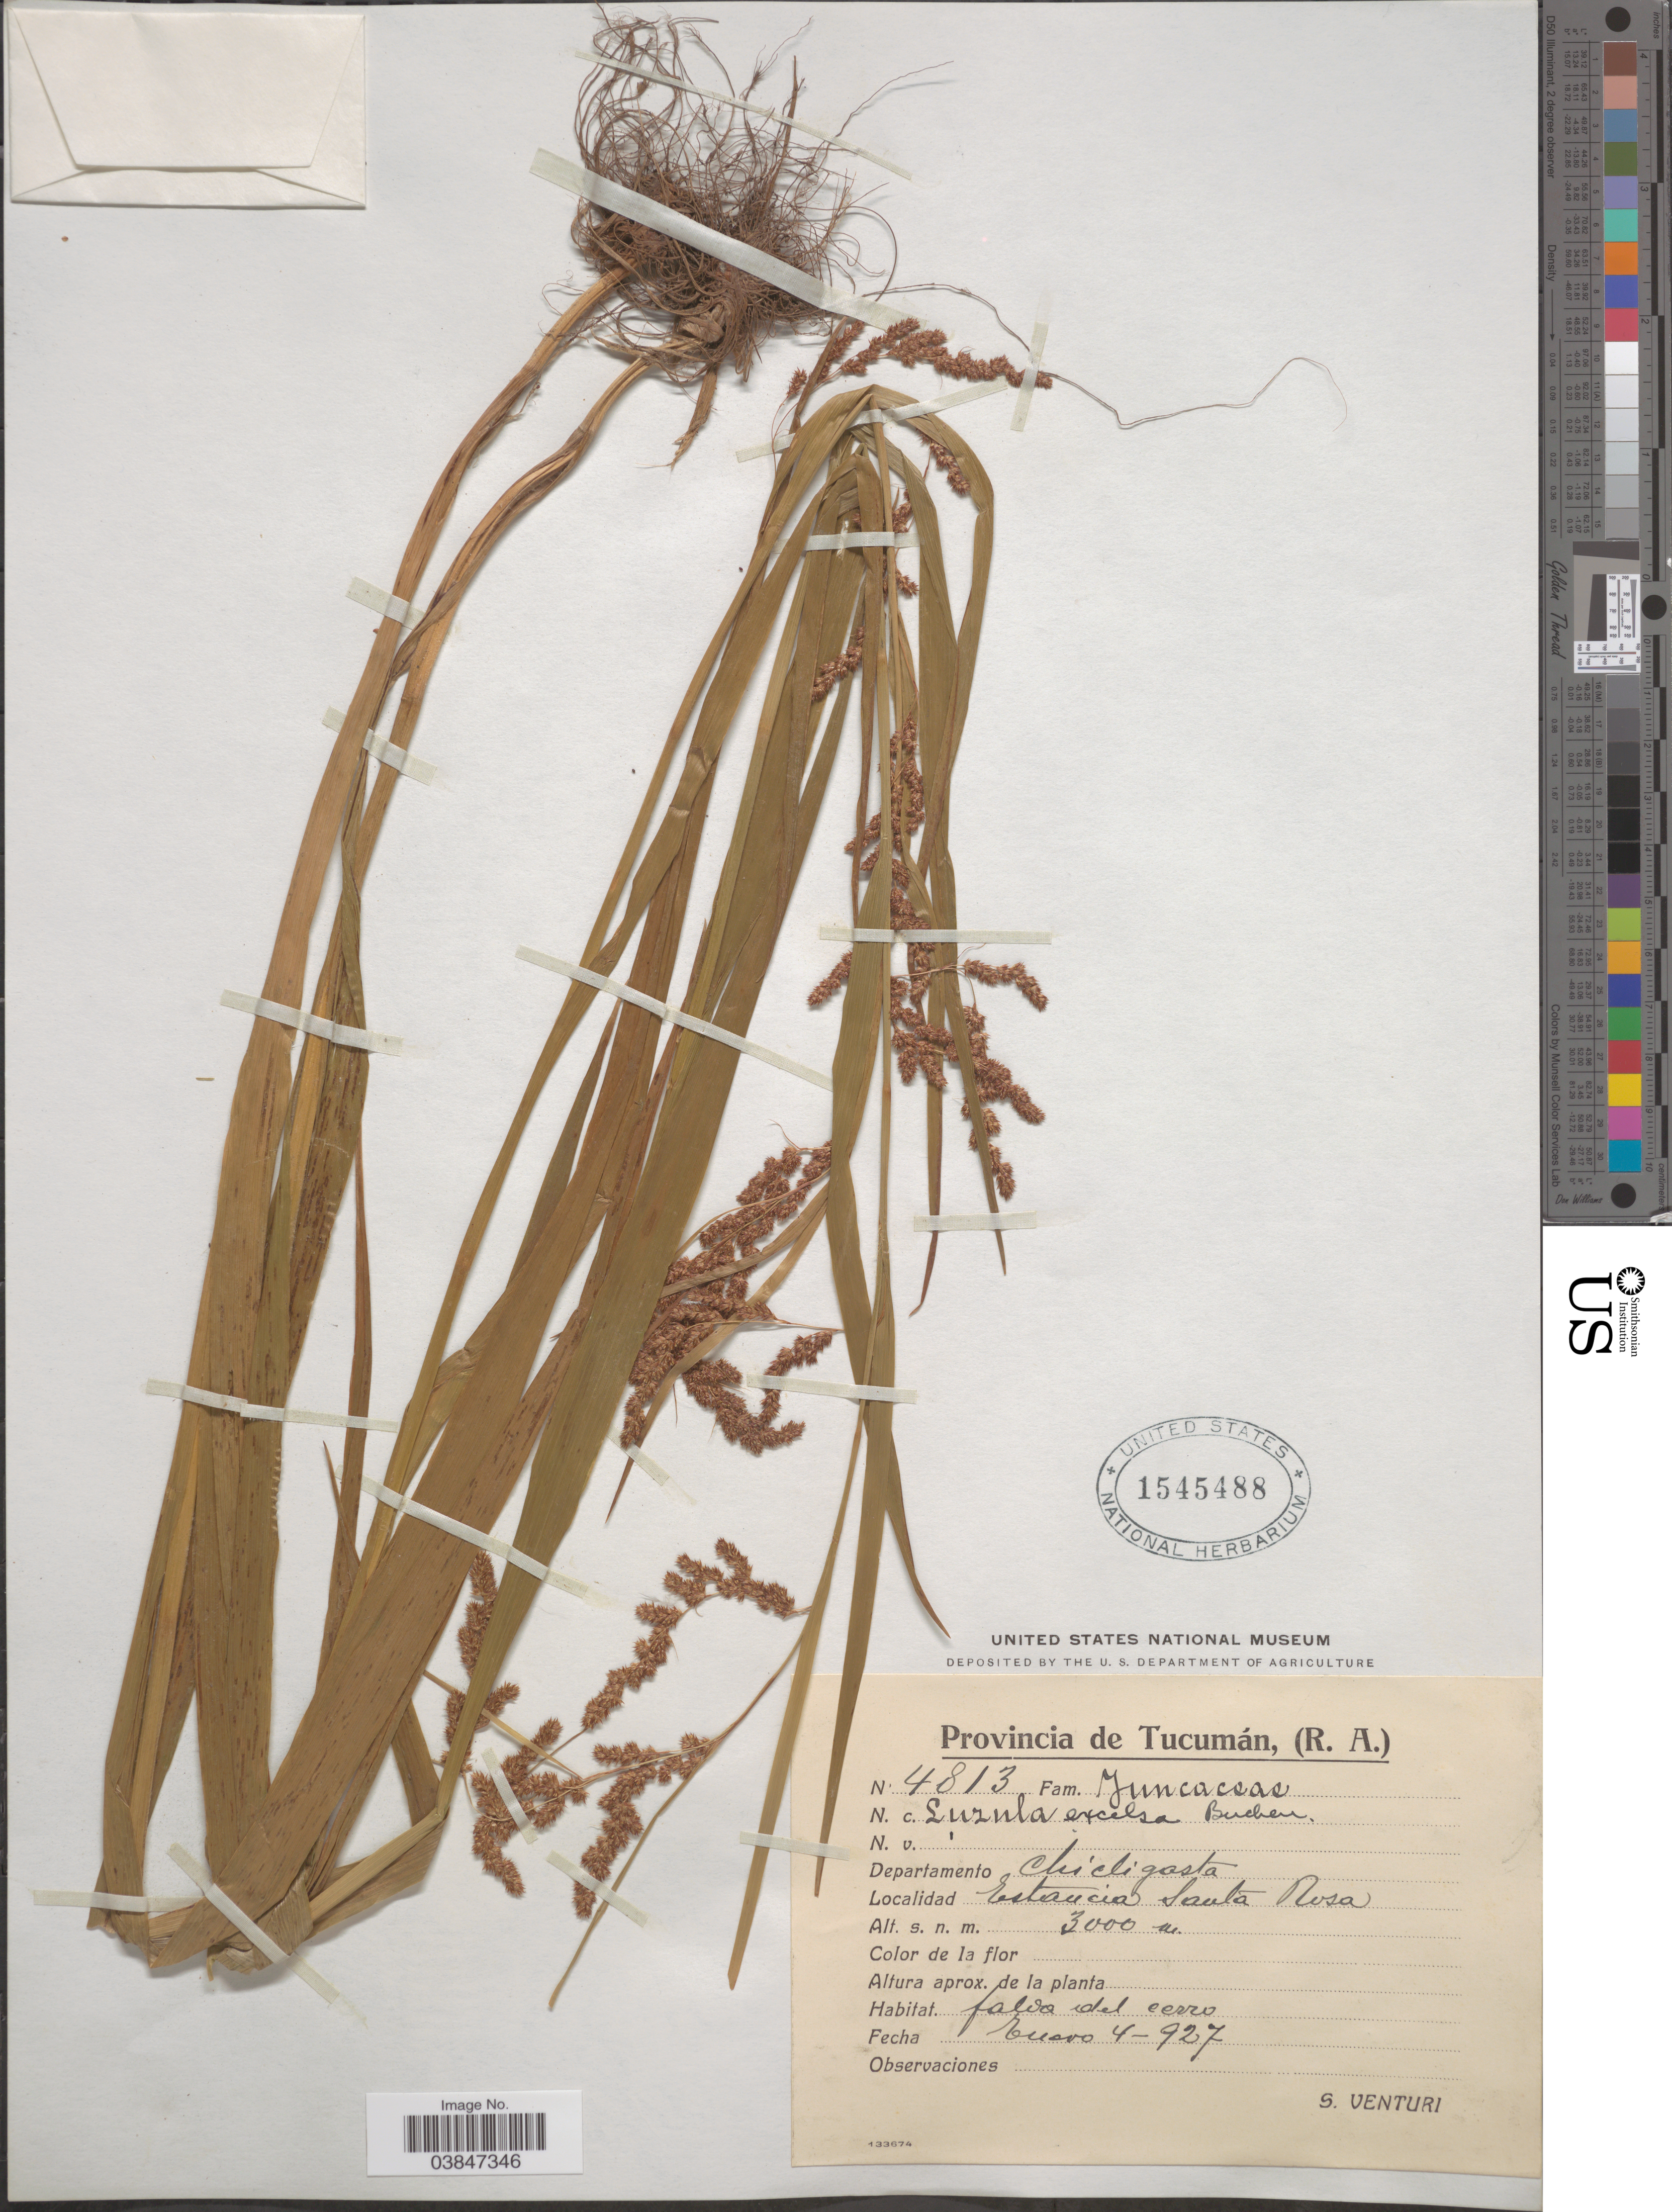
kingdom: Plantae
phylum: Tracheophyta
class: Liliopsida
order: Poales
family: Juncaceae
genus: Luzula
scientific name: Luzula excelsa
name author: Buchenau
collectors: S. Venturi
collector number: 4813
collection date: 1927-01-04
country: Argentina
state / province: Tucuman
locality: Departamento Chicligasta. Estancia Santa Rosa.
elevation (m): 3000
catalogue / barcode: US 1545488